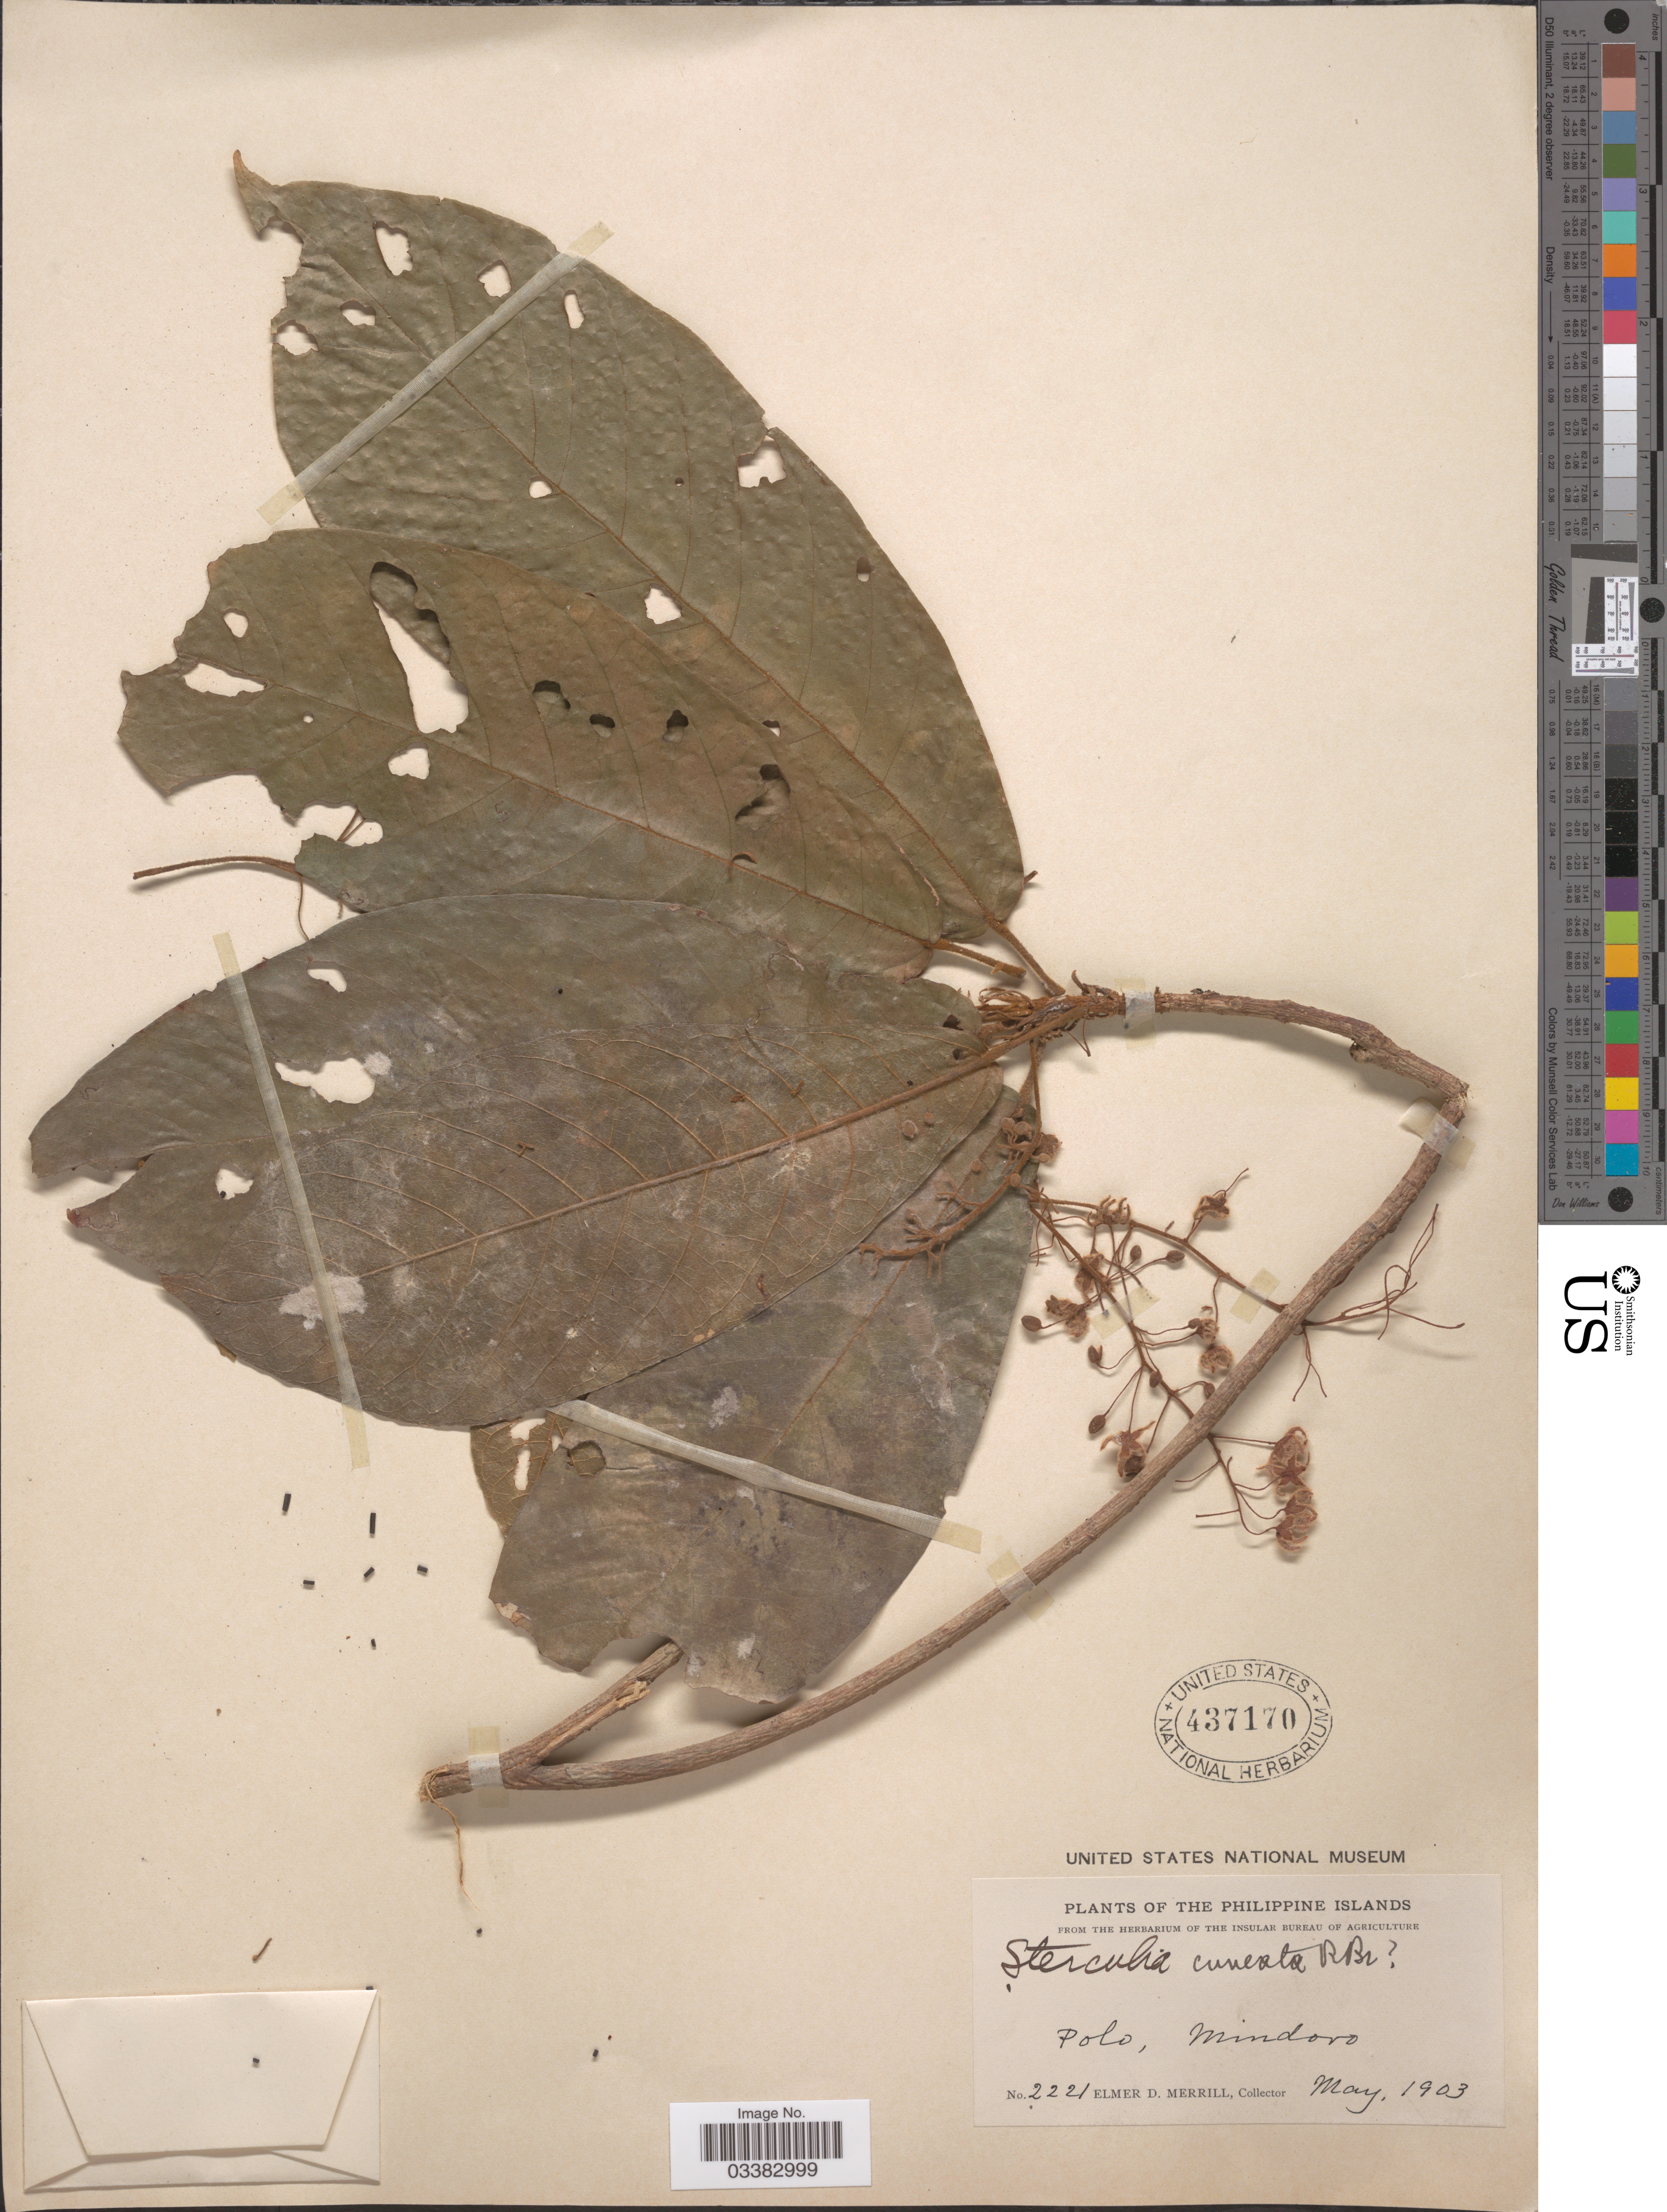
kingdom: Plantae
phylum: Tracheophyta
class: Magnoliopsida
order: Malvales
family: Malvaceae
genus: Sterculia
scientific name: Sterculia cuneata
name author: R. Br.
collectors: E. D. Merrill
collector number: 2221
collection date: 1903-05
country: Philippines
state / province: Mimaropa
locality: The Philippine Islands, Polo, Mindoro.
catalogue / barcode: US 437170